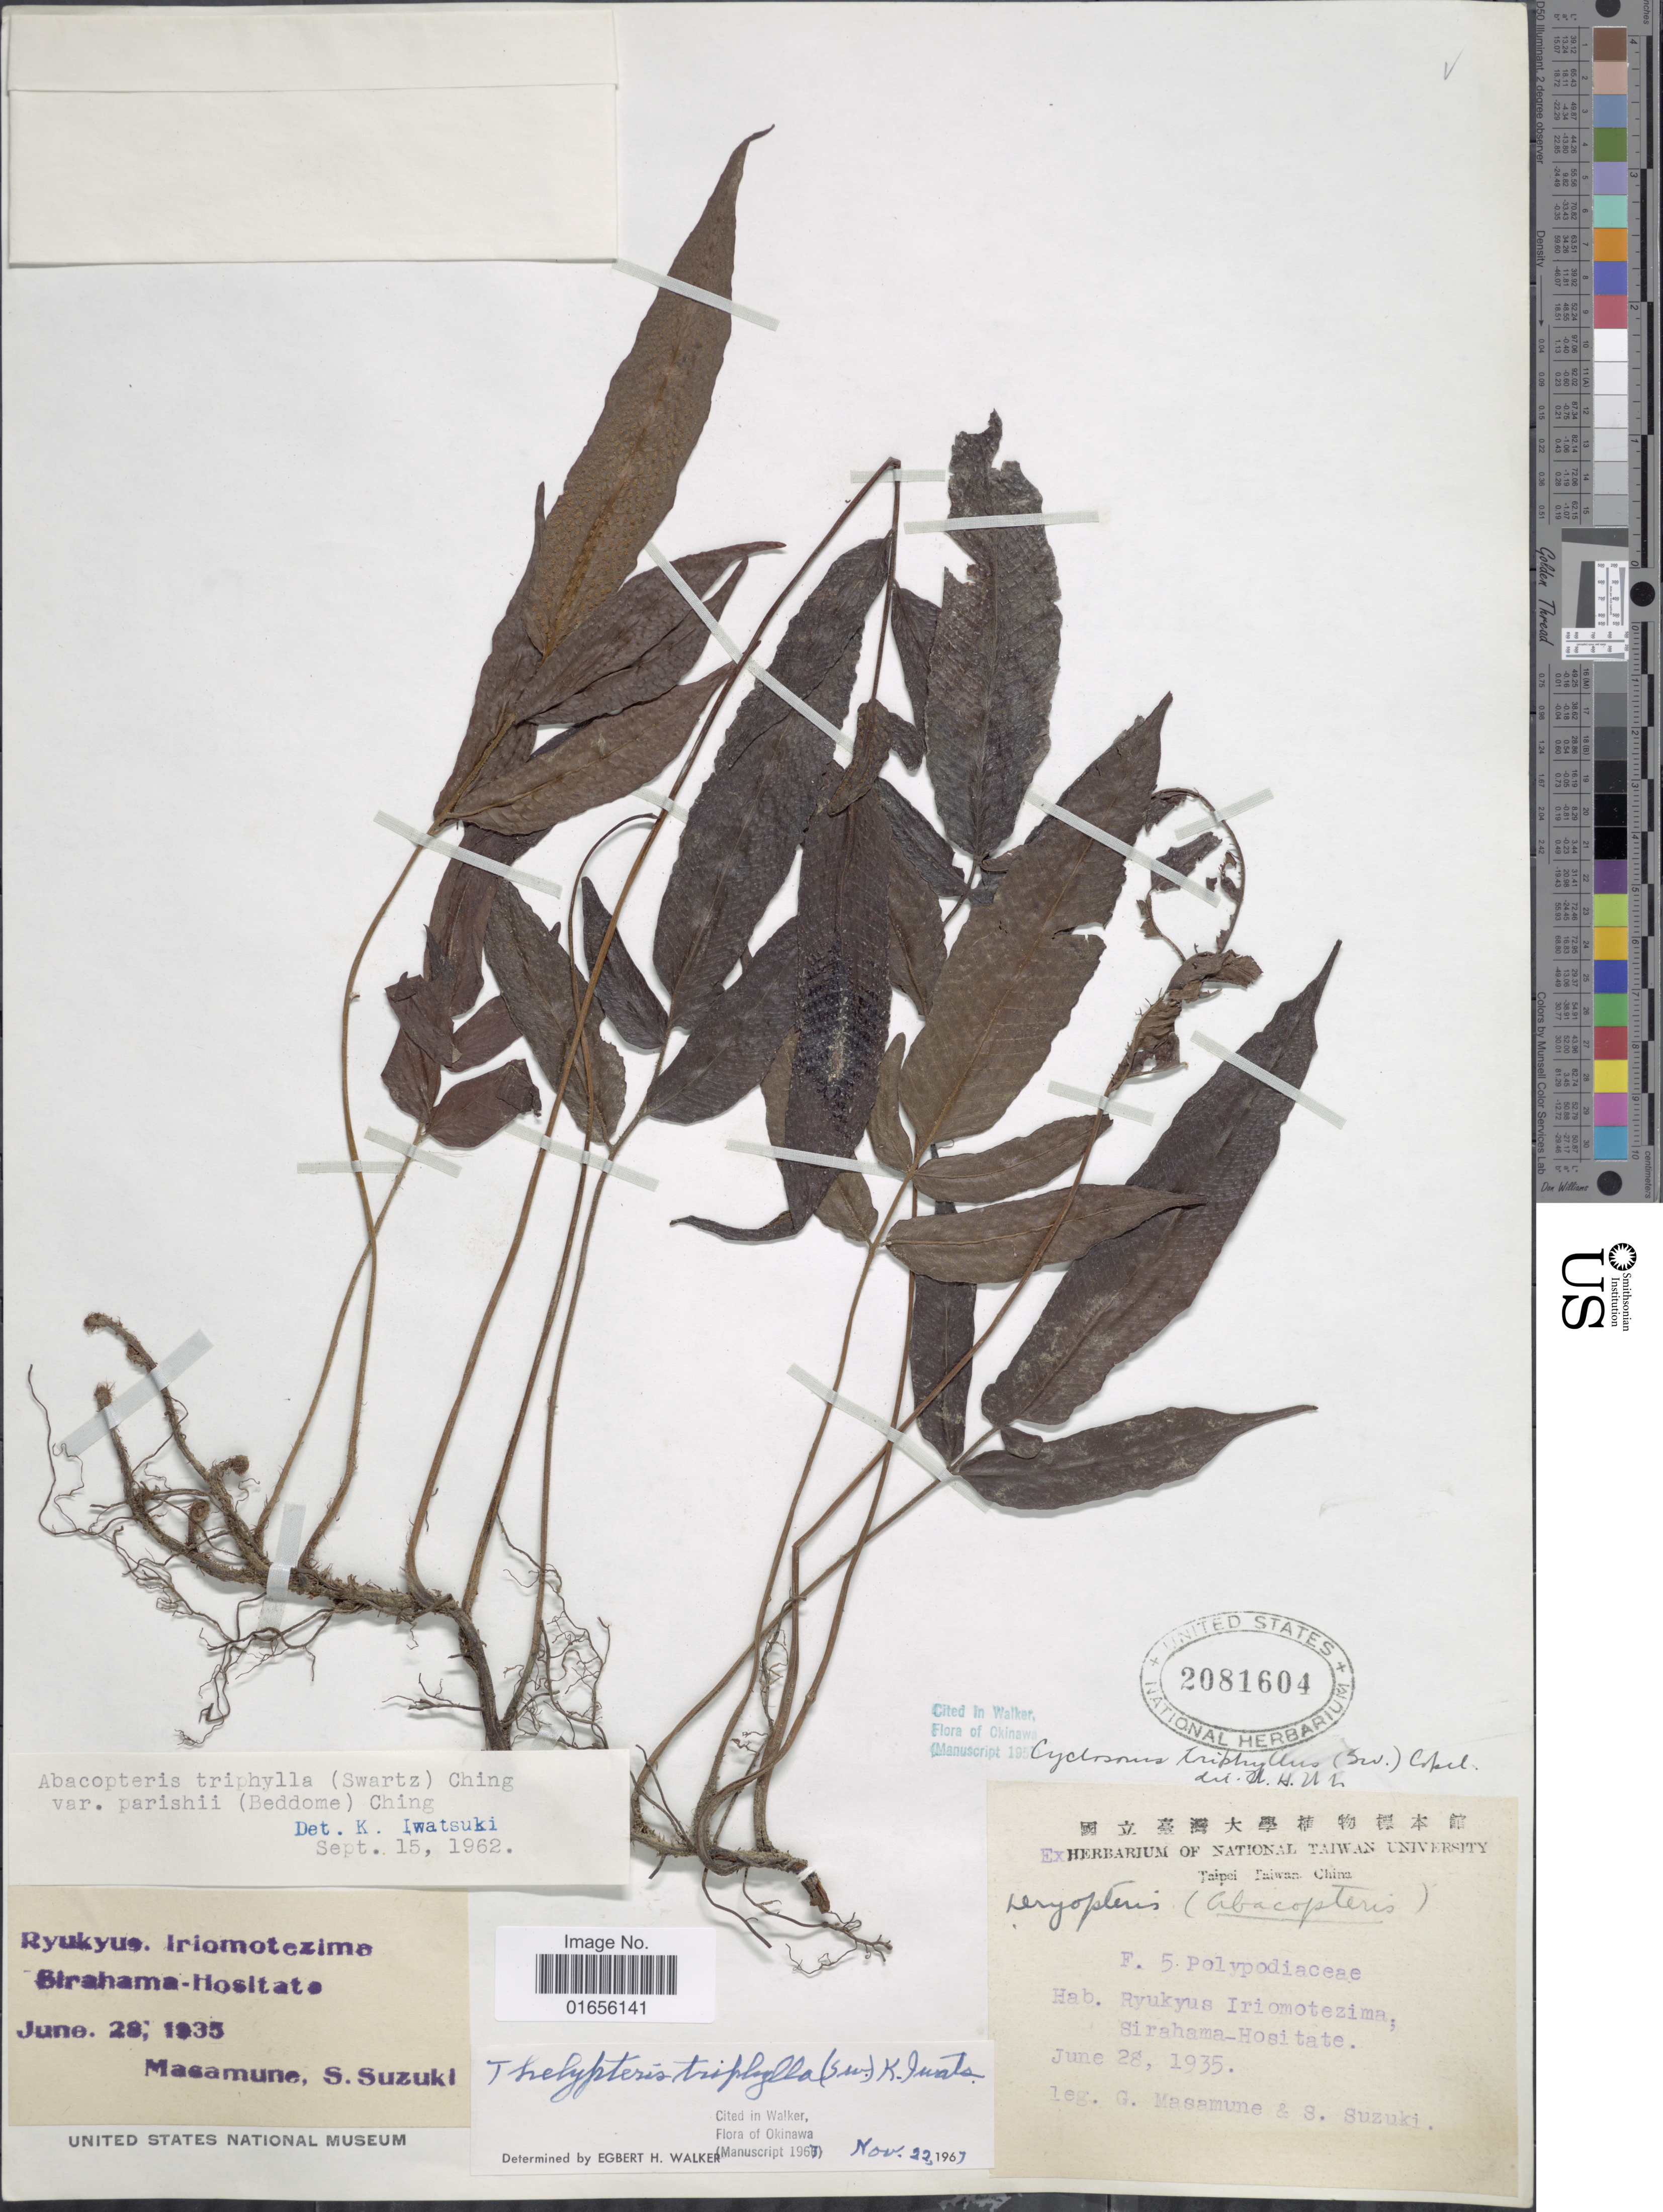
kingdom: Plantae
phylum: Tracheophyta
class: Polypodiopsida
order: Polypodiales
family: Thelypteridaceae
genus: Pronephrium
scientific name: Pronephrium triphyllum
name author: (Sw.) Holttum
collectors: G. Masamune & S. Suzuki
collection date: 1935-06-28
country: Japan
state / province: Okinawa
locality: Ryukyus Iriomotejima. Shirahama-Hositate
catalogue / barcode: US 2081604